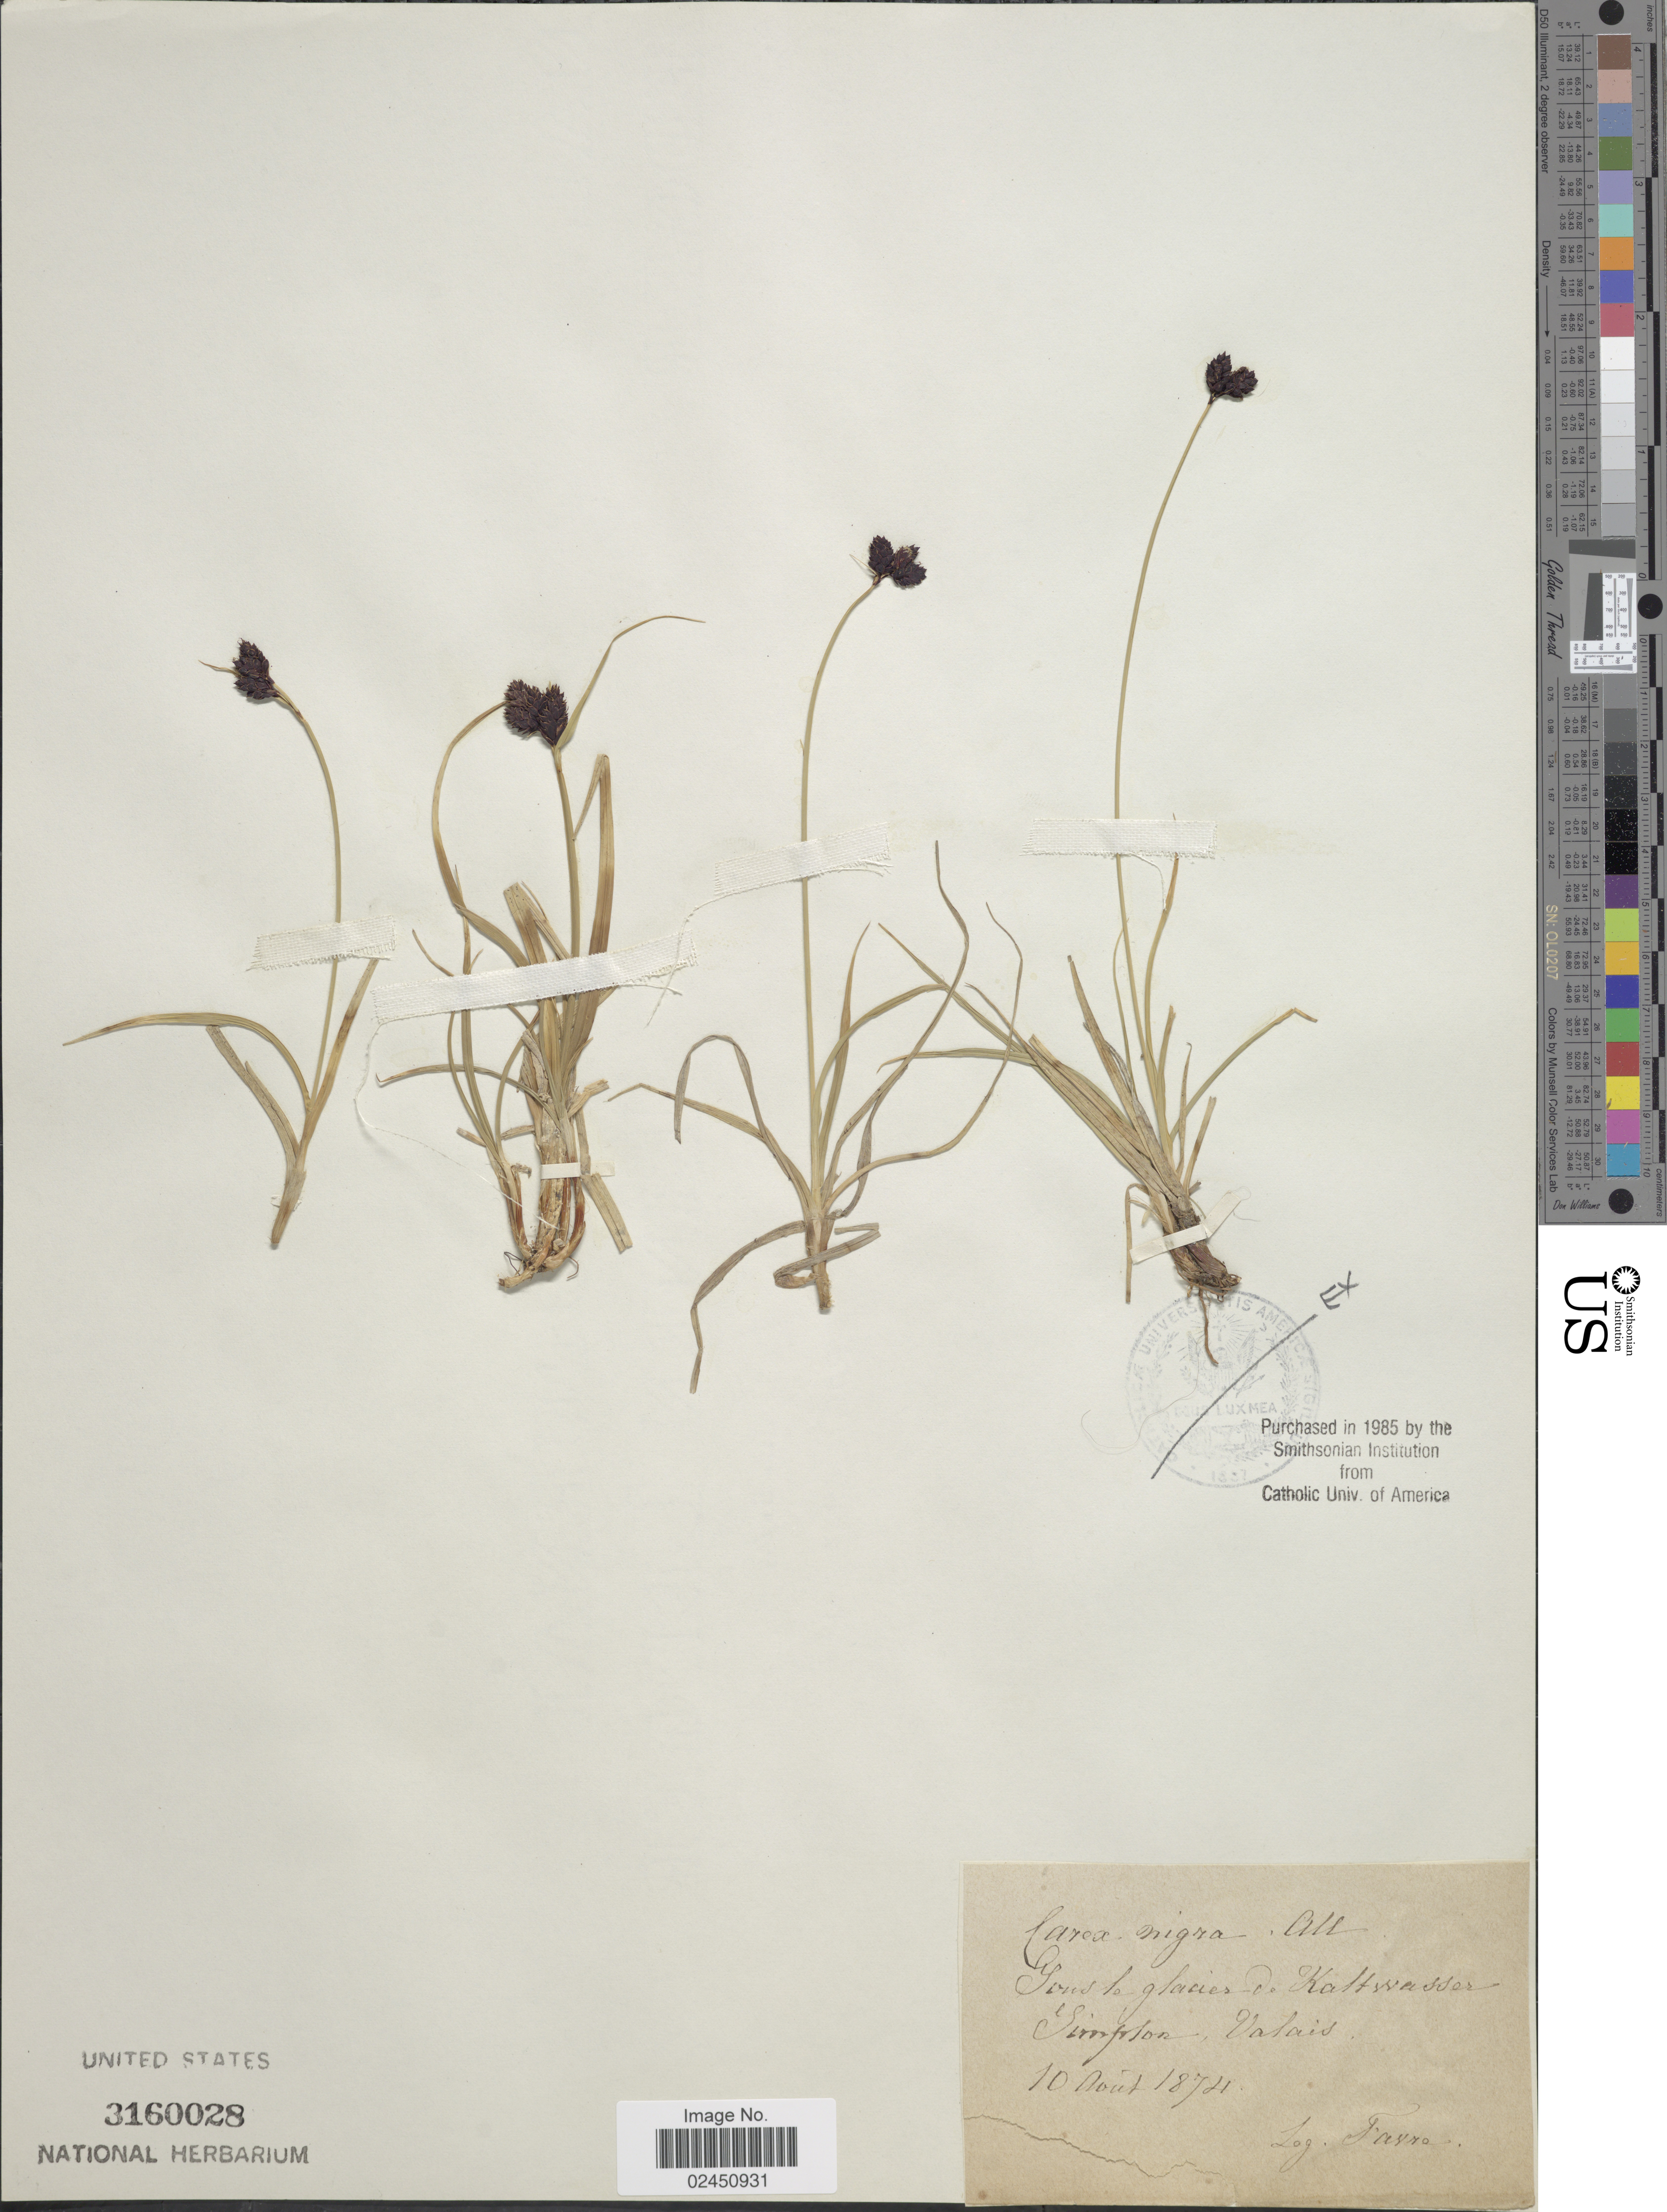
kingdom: Plantae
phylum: Tracheophyta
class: Liliopsida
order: Poales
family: Cyperaceae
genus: Carex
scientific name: Carex parviflora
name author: Host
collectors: L. Favrat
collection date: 1874-08-10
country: Switzerland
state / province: Valais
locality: Gons le glacier de Kattssasser, Simplon, Valais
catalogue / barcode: US 3160028